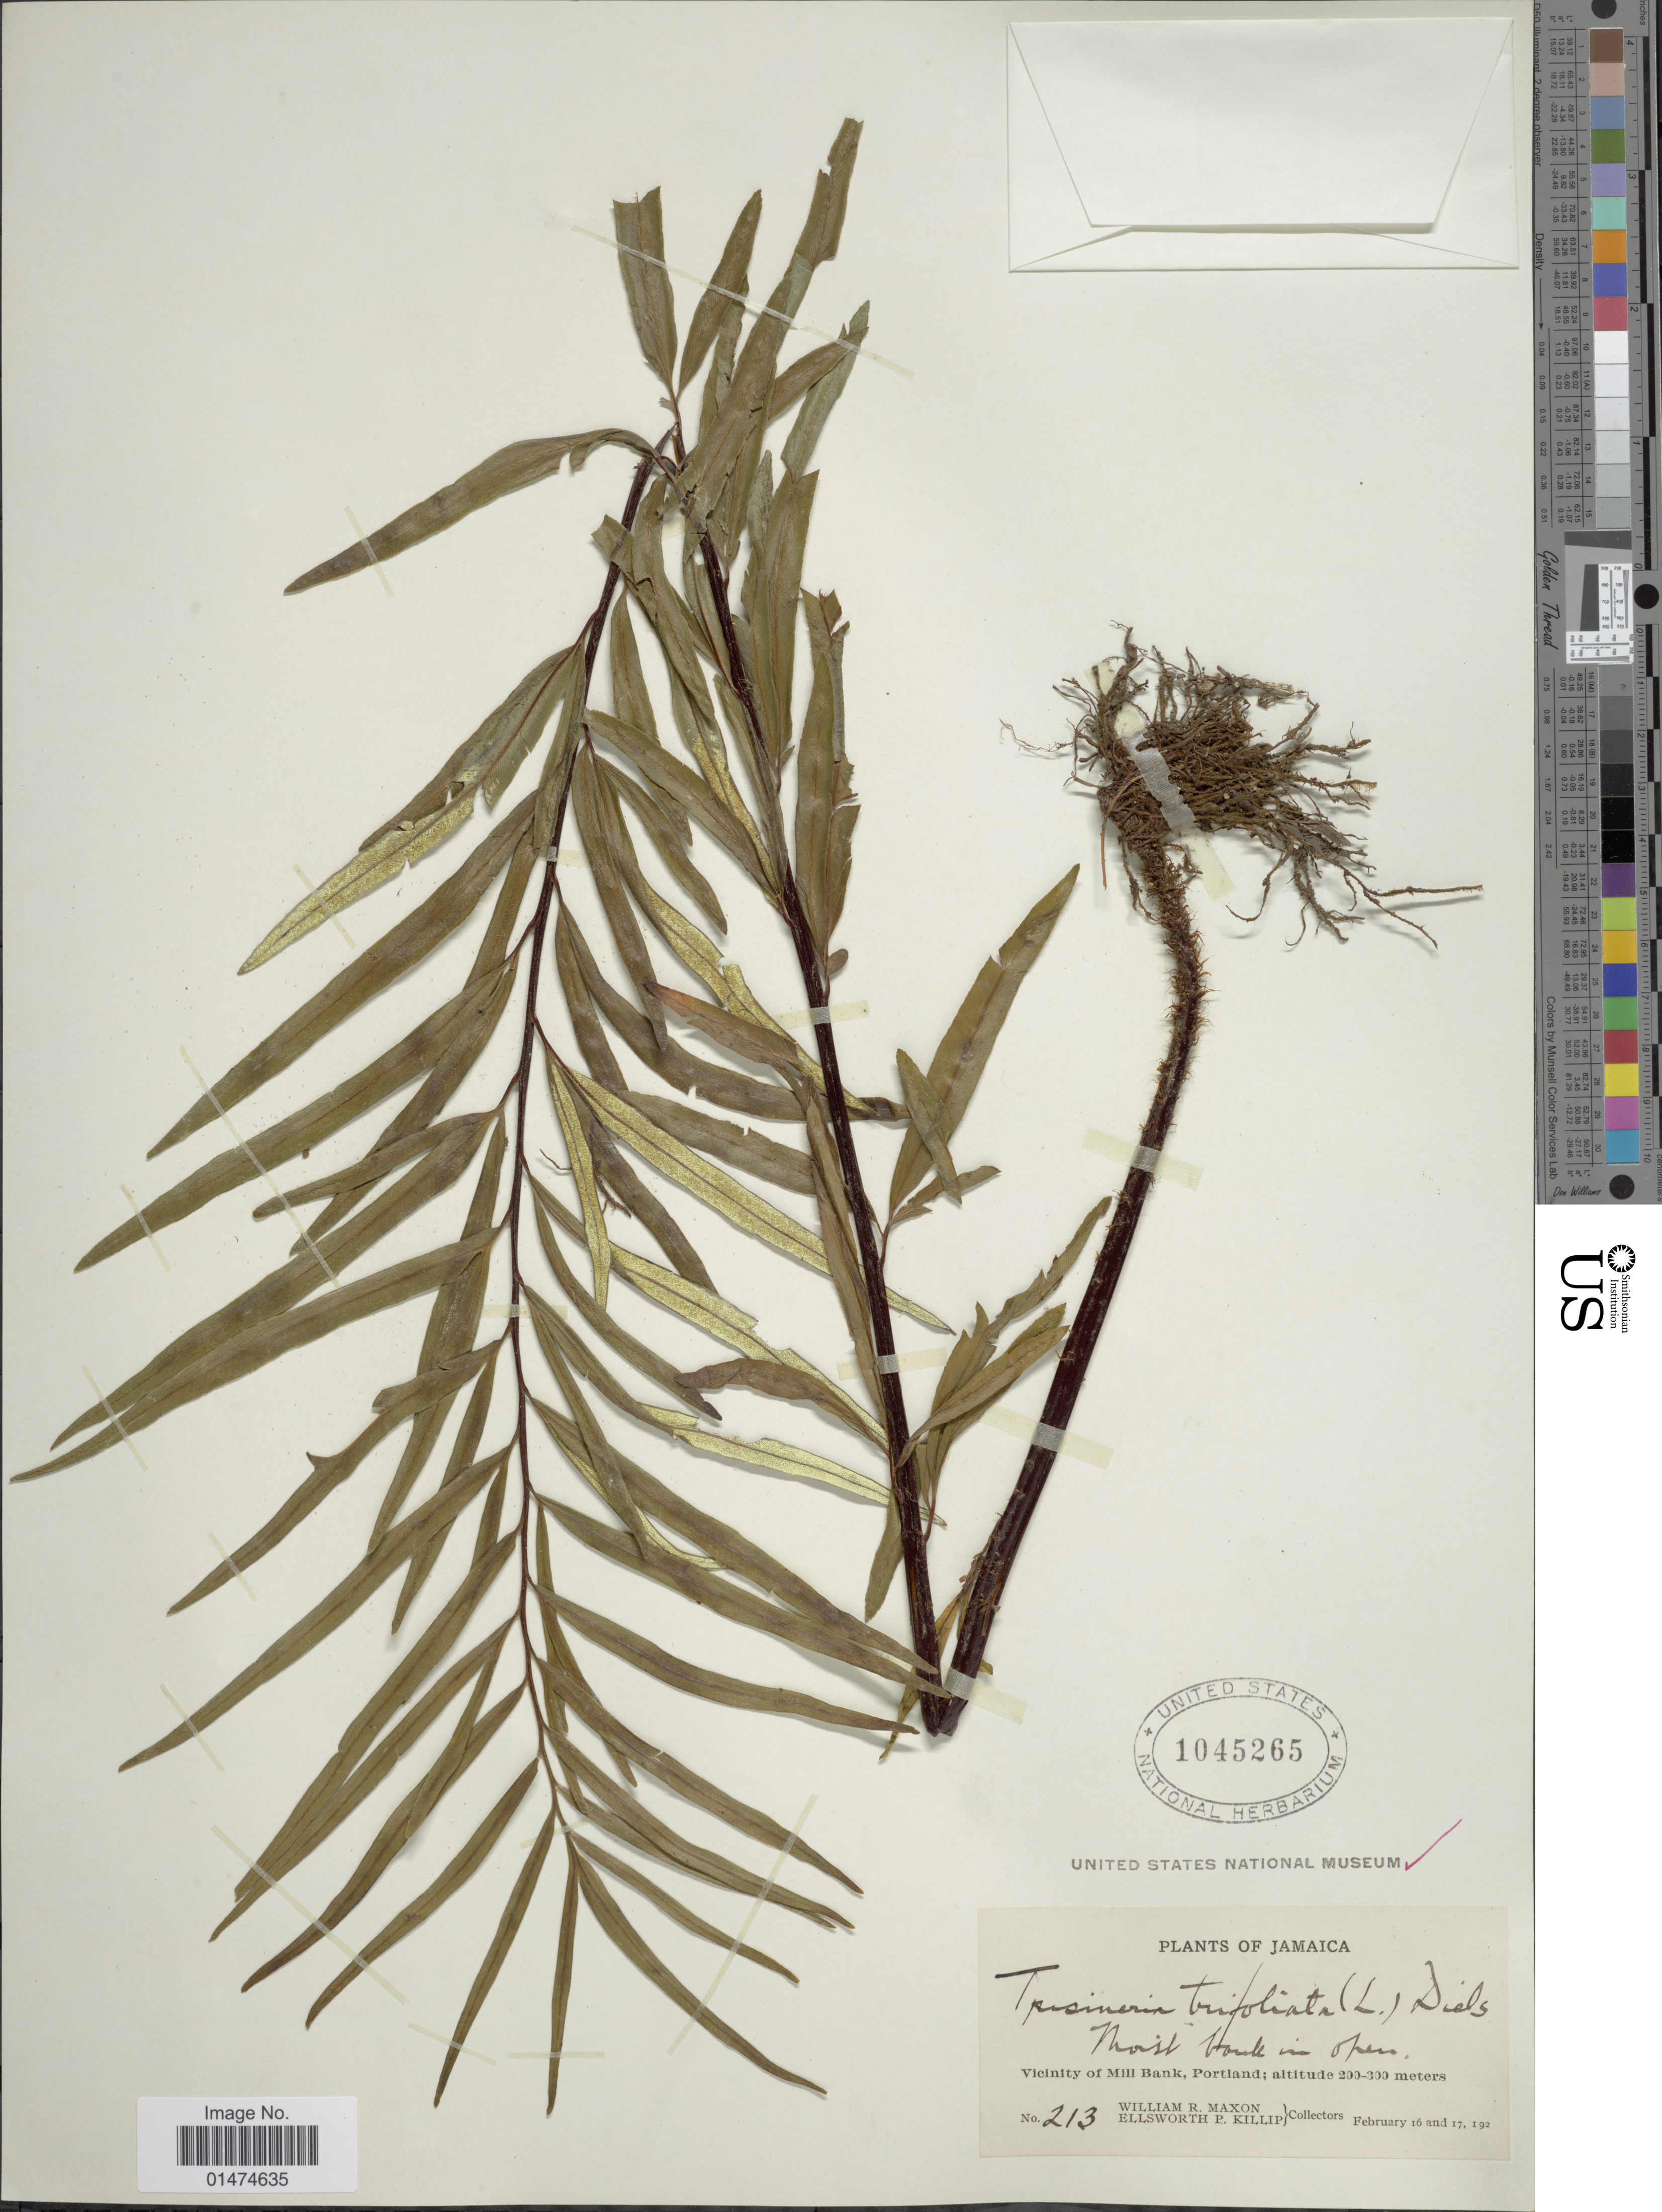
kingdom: Plantae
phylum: Tracheophyta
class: Polypodiopsida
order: Polypodiales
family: Pteridaceae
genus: Pityrogramma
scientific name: Pityrogramma trifoliata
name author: (L.) R.M. Tryon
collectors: W. R. Maxon & E. P. Killip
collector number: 213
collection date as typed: Transcribed d/m/y: 16/2/192 to 17/2/192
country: Jamaica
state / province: Portland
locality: Jamaica, Vicinity of Mill Bank.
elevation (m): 200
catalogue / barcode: US 1045265